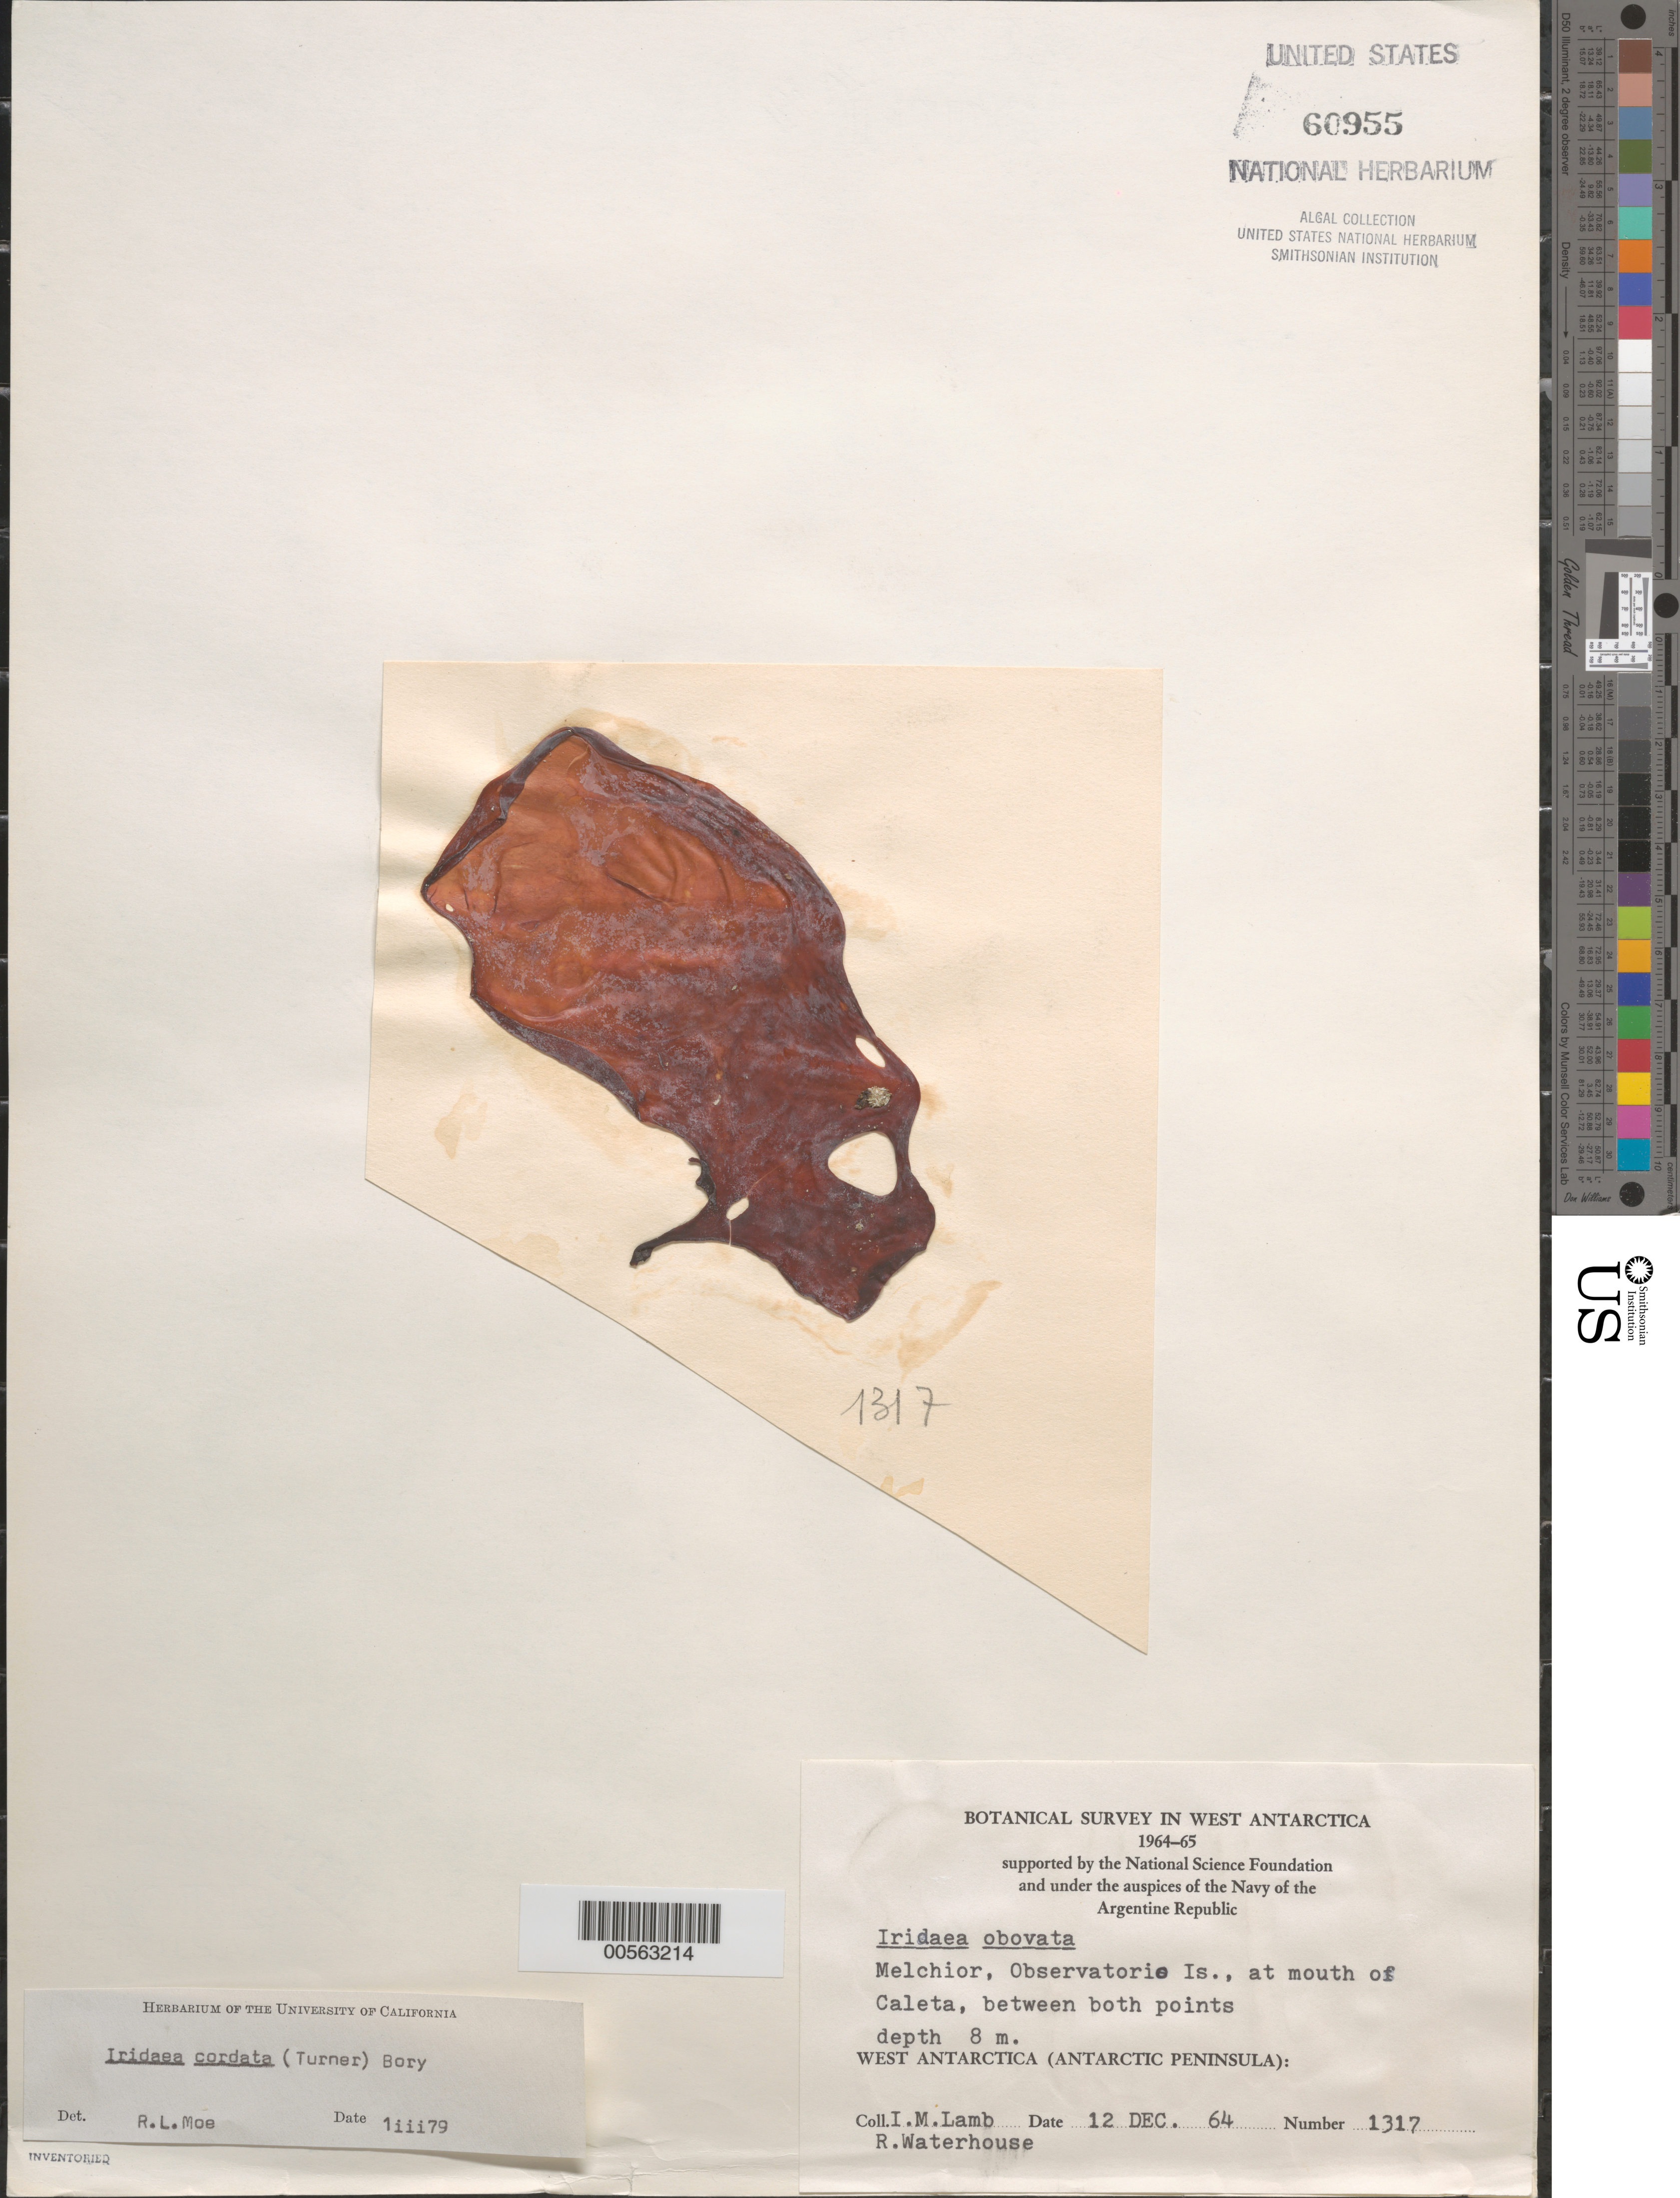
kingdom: Plantae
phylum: Rhodophyta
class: Florideophyceae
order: Gigartinales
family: Gigartinaceae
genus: Iridaea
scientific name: Iridaea cordata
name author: (Turner) Bory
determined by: Moe, R. L.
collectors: I. M. Lamb & R. Waterhouse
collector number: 1317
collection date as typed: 12 Dec 1964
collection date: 1964-12-12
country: Antarctica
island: Gamma Island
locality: Mouth of Caleta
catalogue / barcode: US 60955